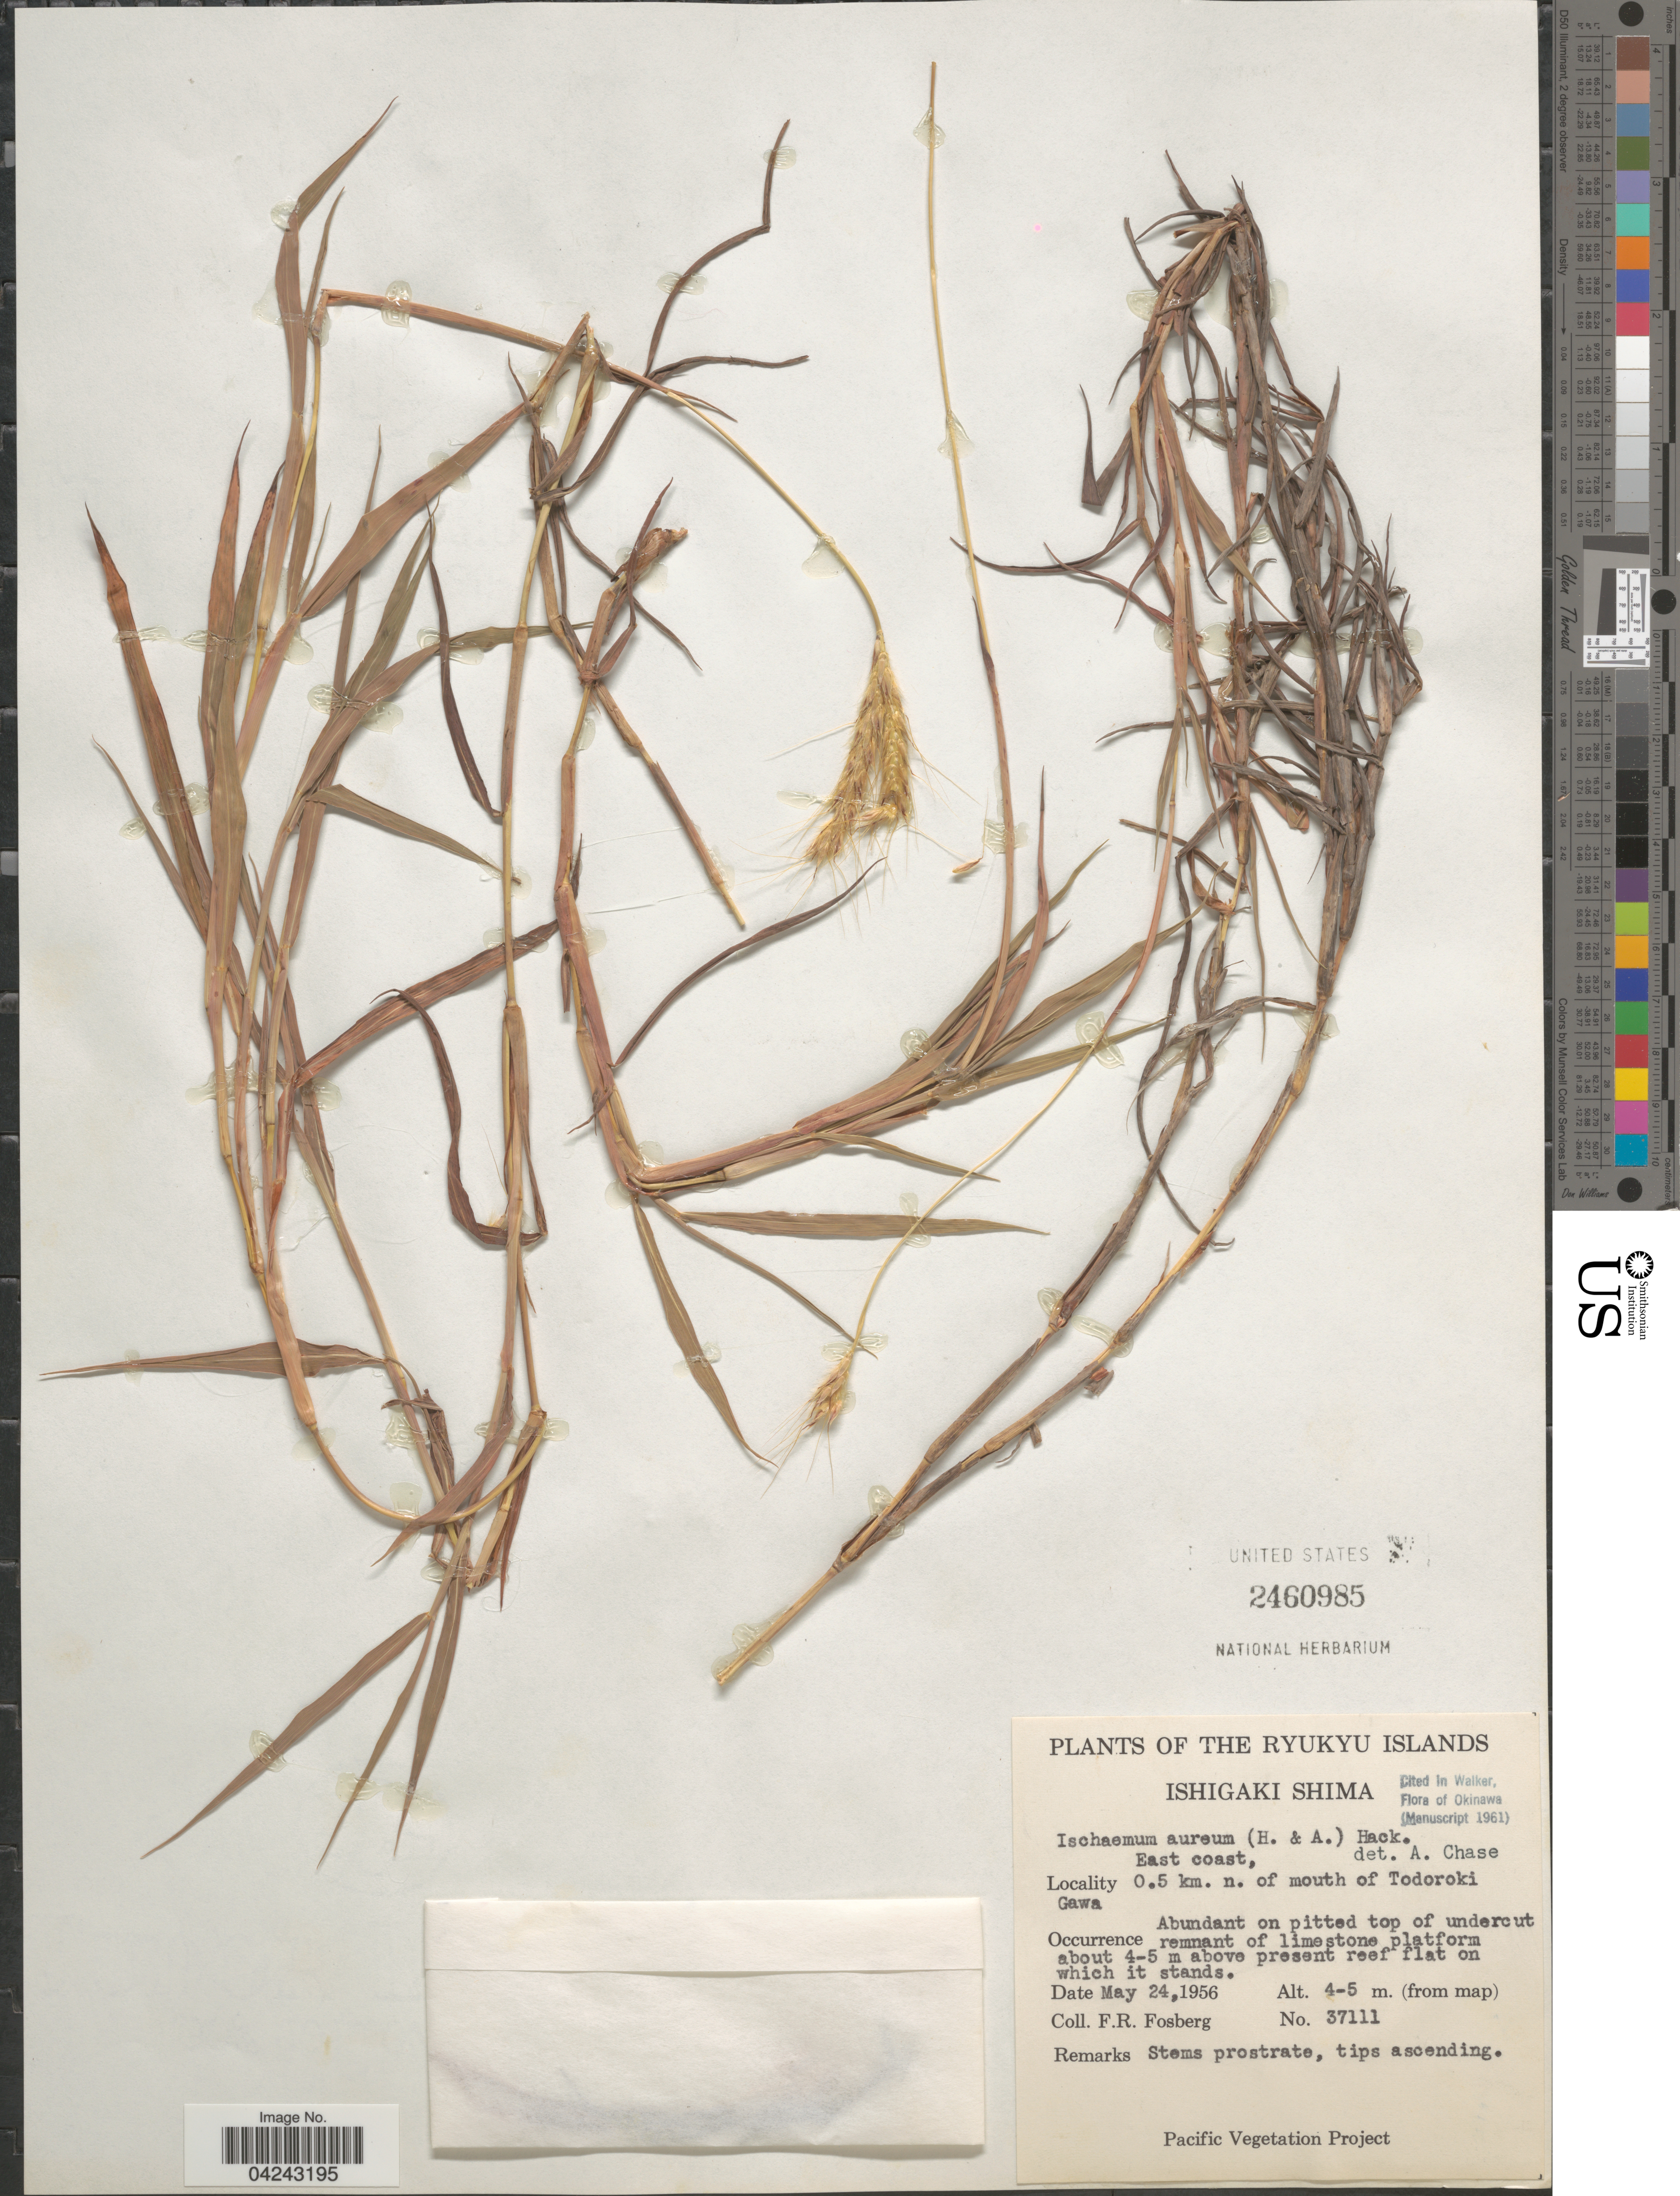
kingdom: Plantae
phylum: Tracheophyta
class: Liliopsida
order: Poales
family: Poaceae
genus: Ischaemum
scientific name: Ischaemum australe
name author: R. Br.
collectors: F. R. Fosberg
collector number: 37111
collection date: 1956-05-24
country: Japan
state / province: Okinawa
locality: The Ryukyu Islands. Ishigaki Shima. 0.5 km. n. of mouth of Todoroki Gawa.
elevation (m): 4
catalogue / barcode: US 2460985